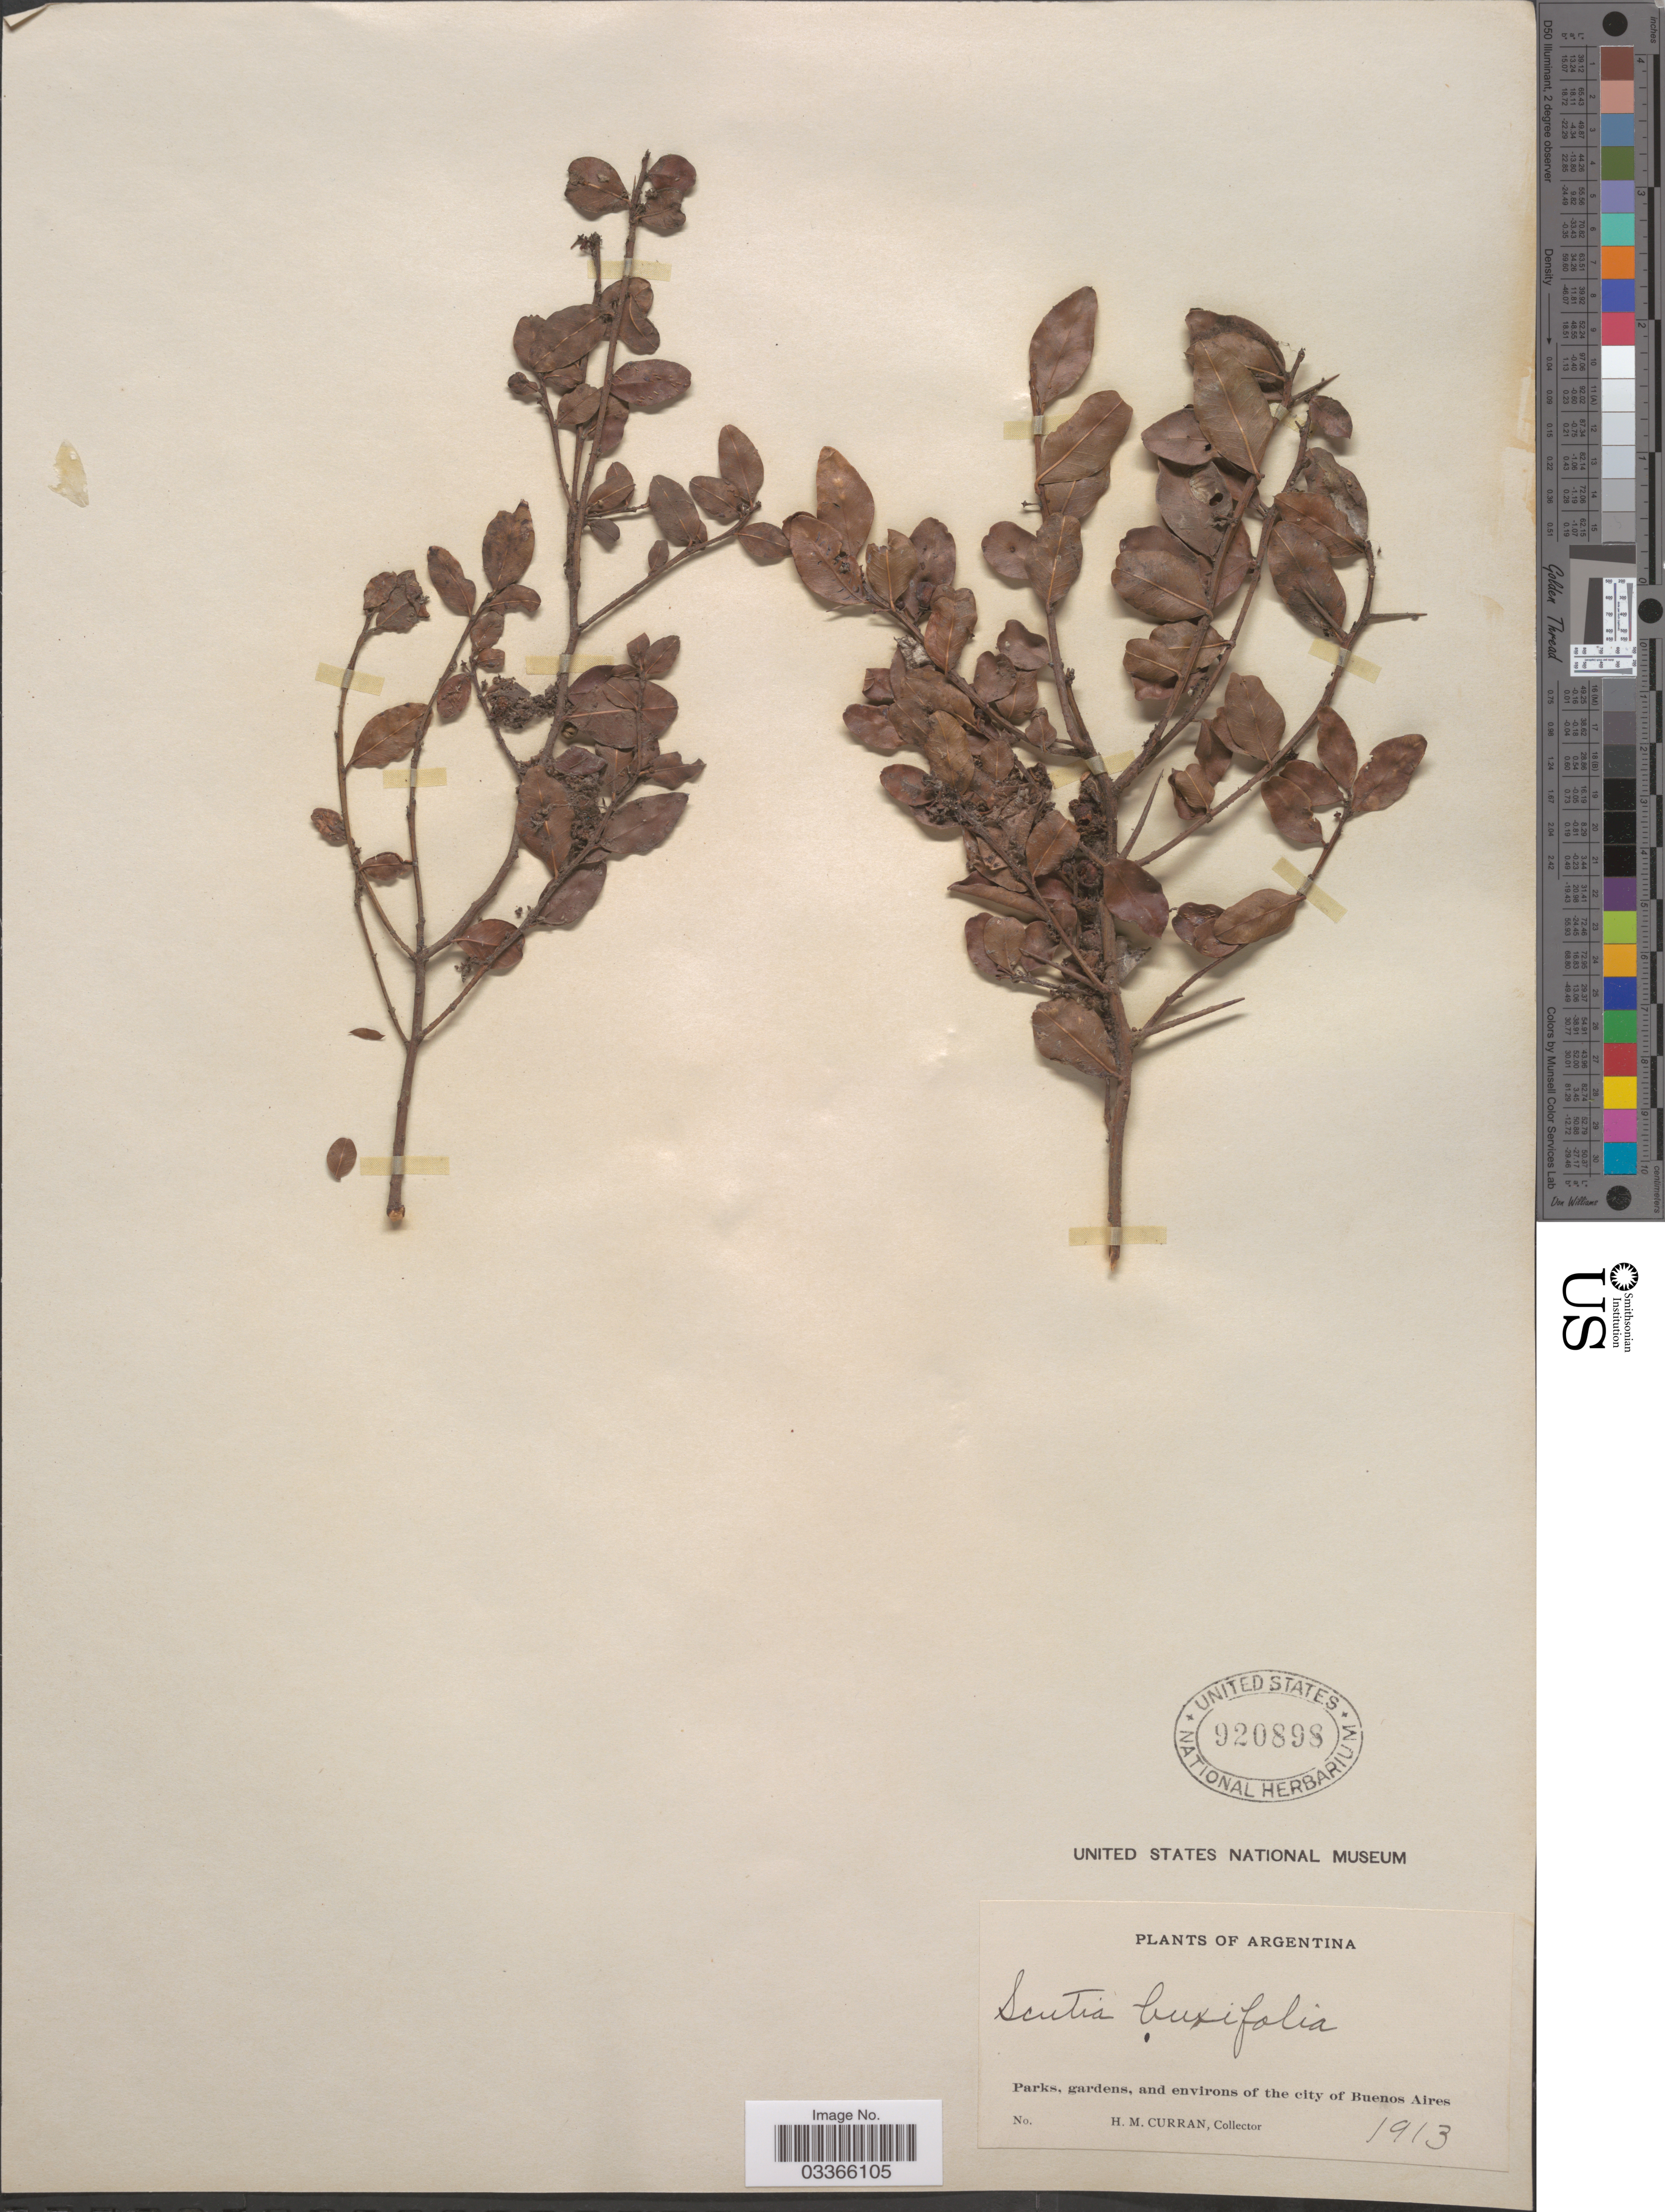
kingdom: Plantae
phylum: Tracheophyta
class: Magnoliopsida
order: Rosales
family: Rhamnaceae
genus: Scutia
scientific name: Scutia buxifolia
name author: Reissek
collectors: H. M. Curran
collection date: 1913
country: Argentina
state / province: Buenos Aires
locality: Parks, gardens, and environs of the city of Buenos Aires.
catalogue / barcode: US 920898